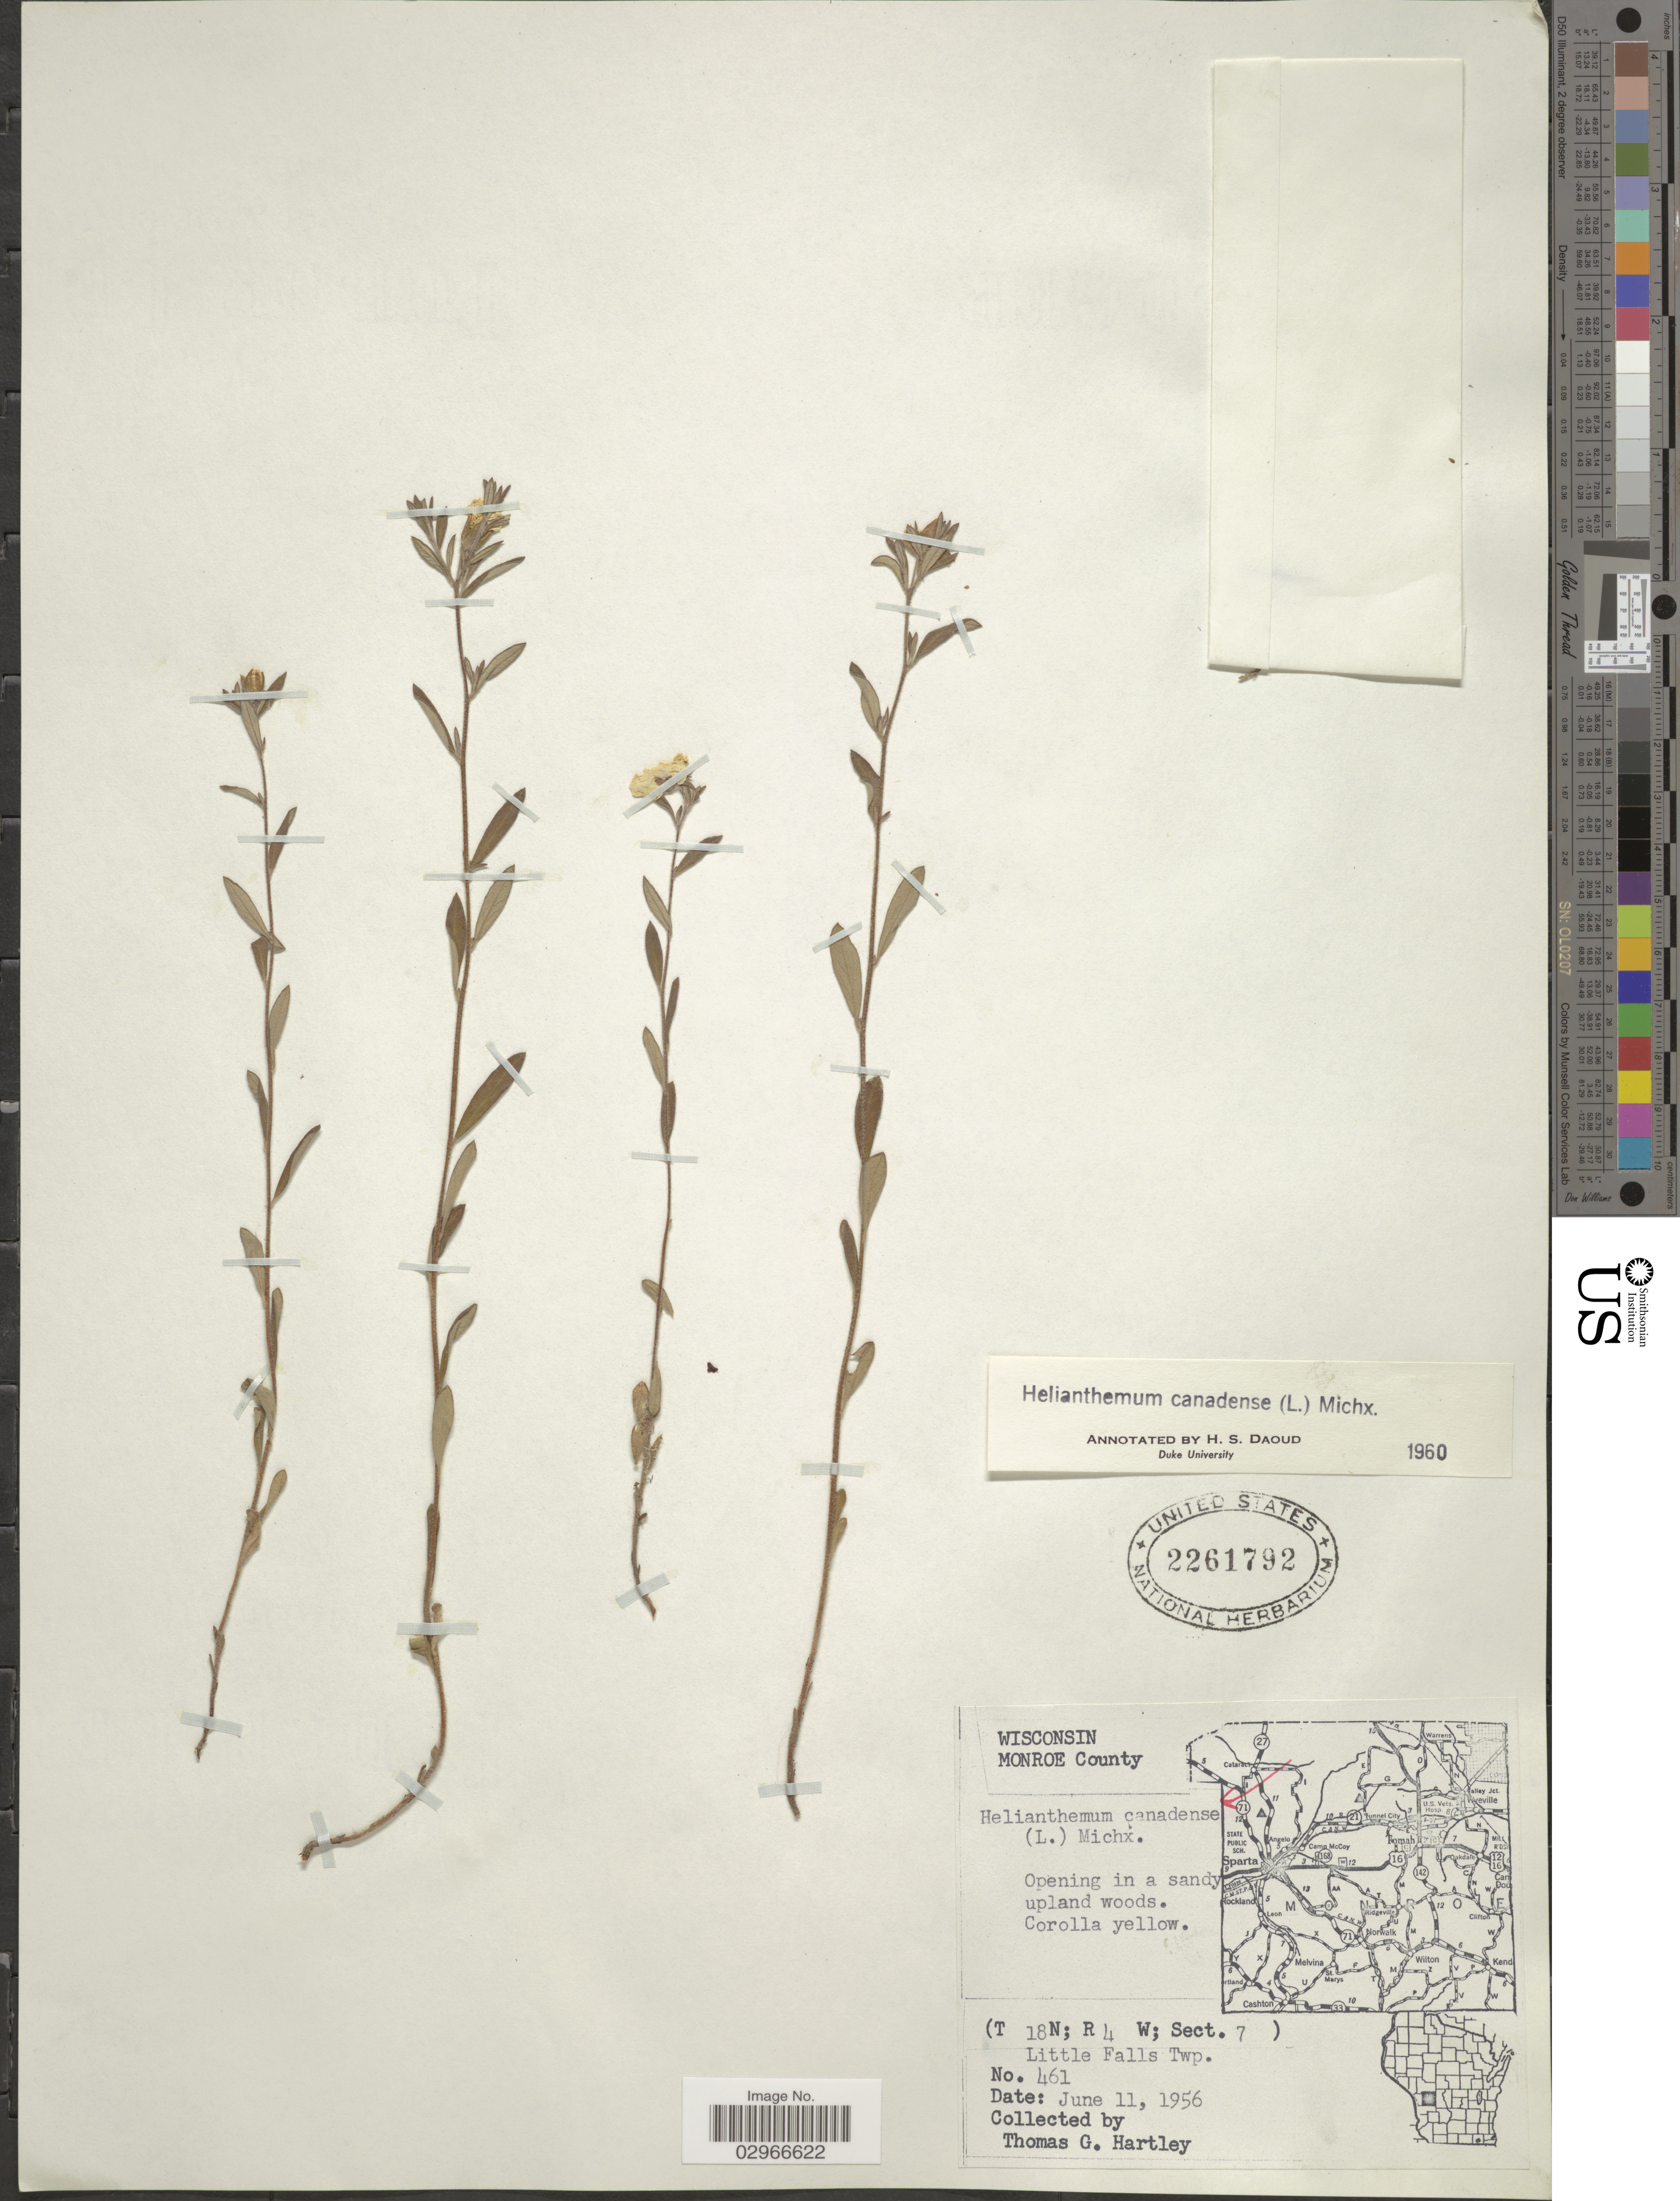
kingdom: Plantae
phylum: Tracheophyta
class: Magnoliopsida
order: Malvales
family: Cistaceae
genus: Helianthemum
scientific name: Helianthemum canadense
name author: (L.) Michx.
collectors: T. G. Hartley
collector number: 461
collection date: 1956-06-11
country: United States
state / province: Wisconsin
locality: Monroe County, (T18N; R4W; Sect. 7), Little Falls Twp.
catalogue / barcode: US 2261792